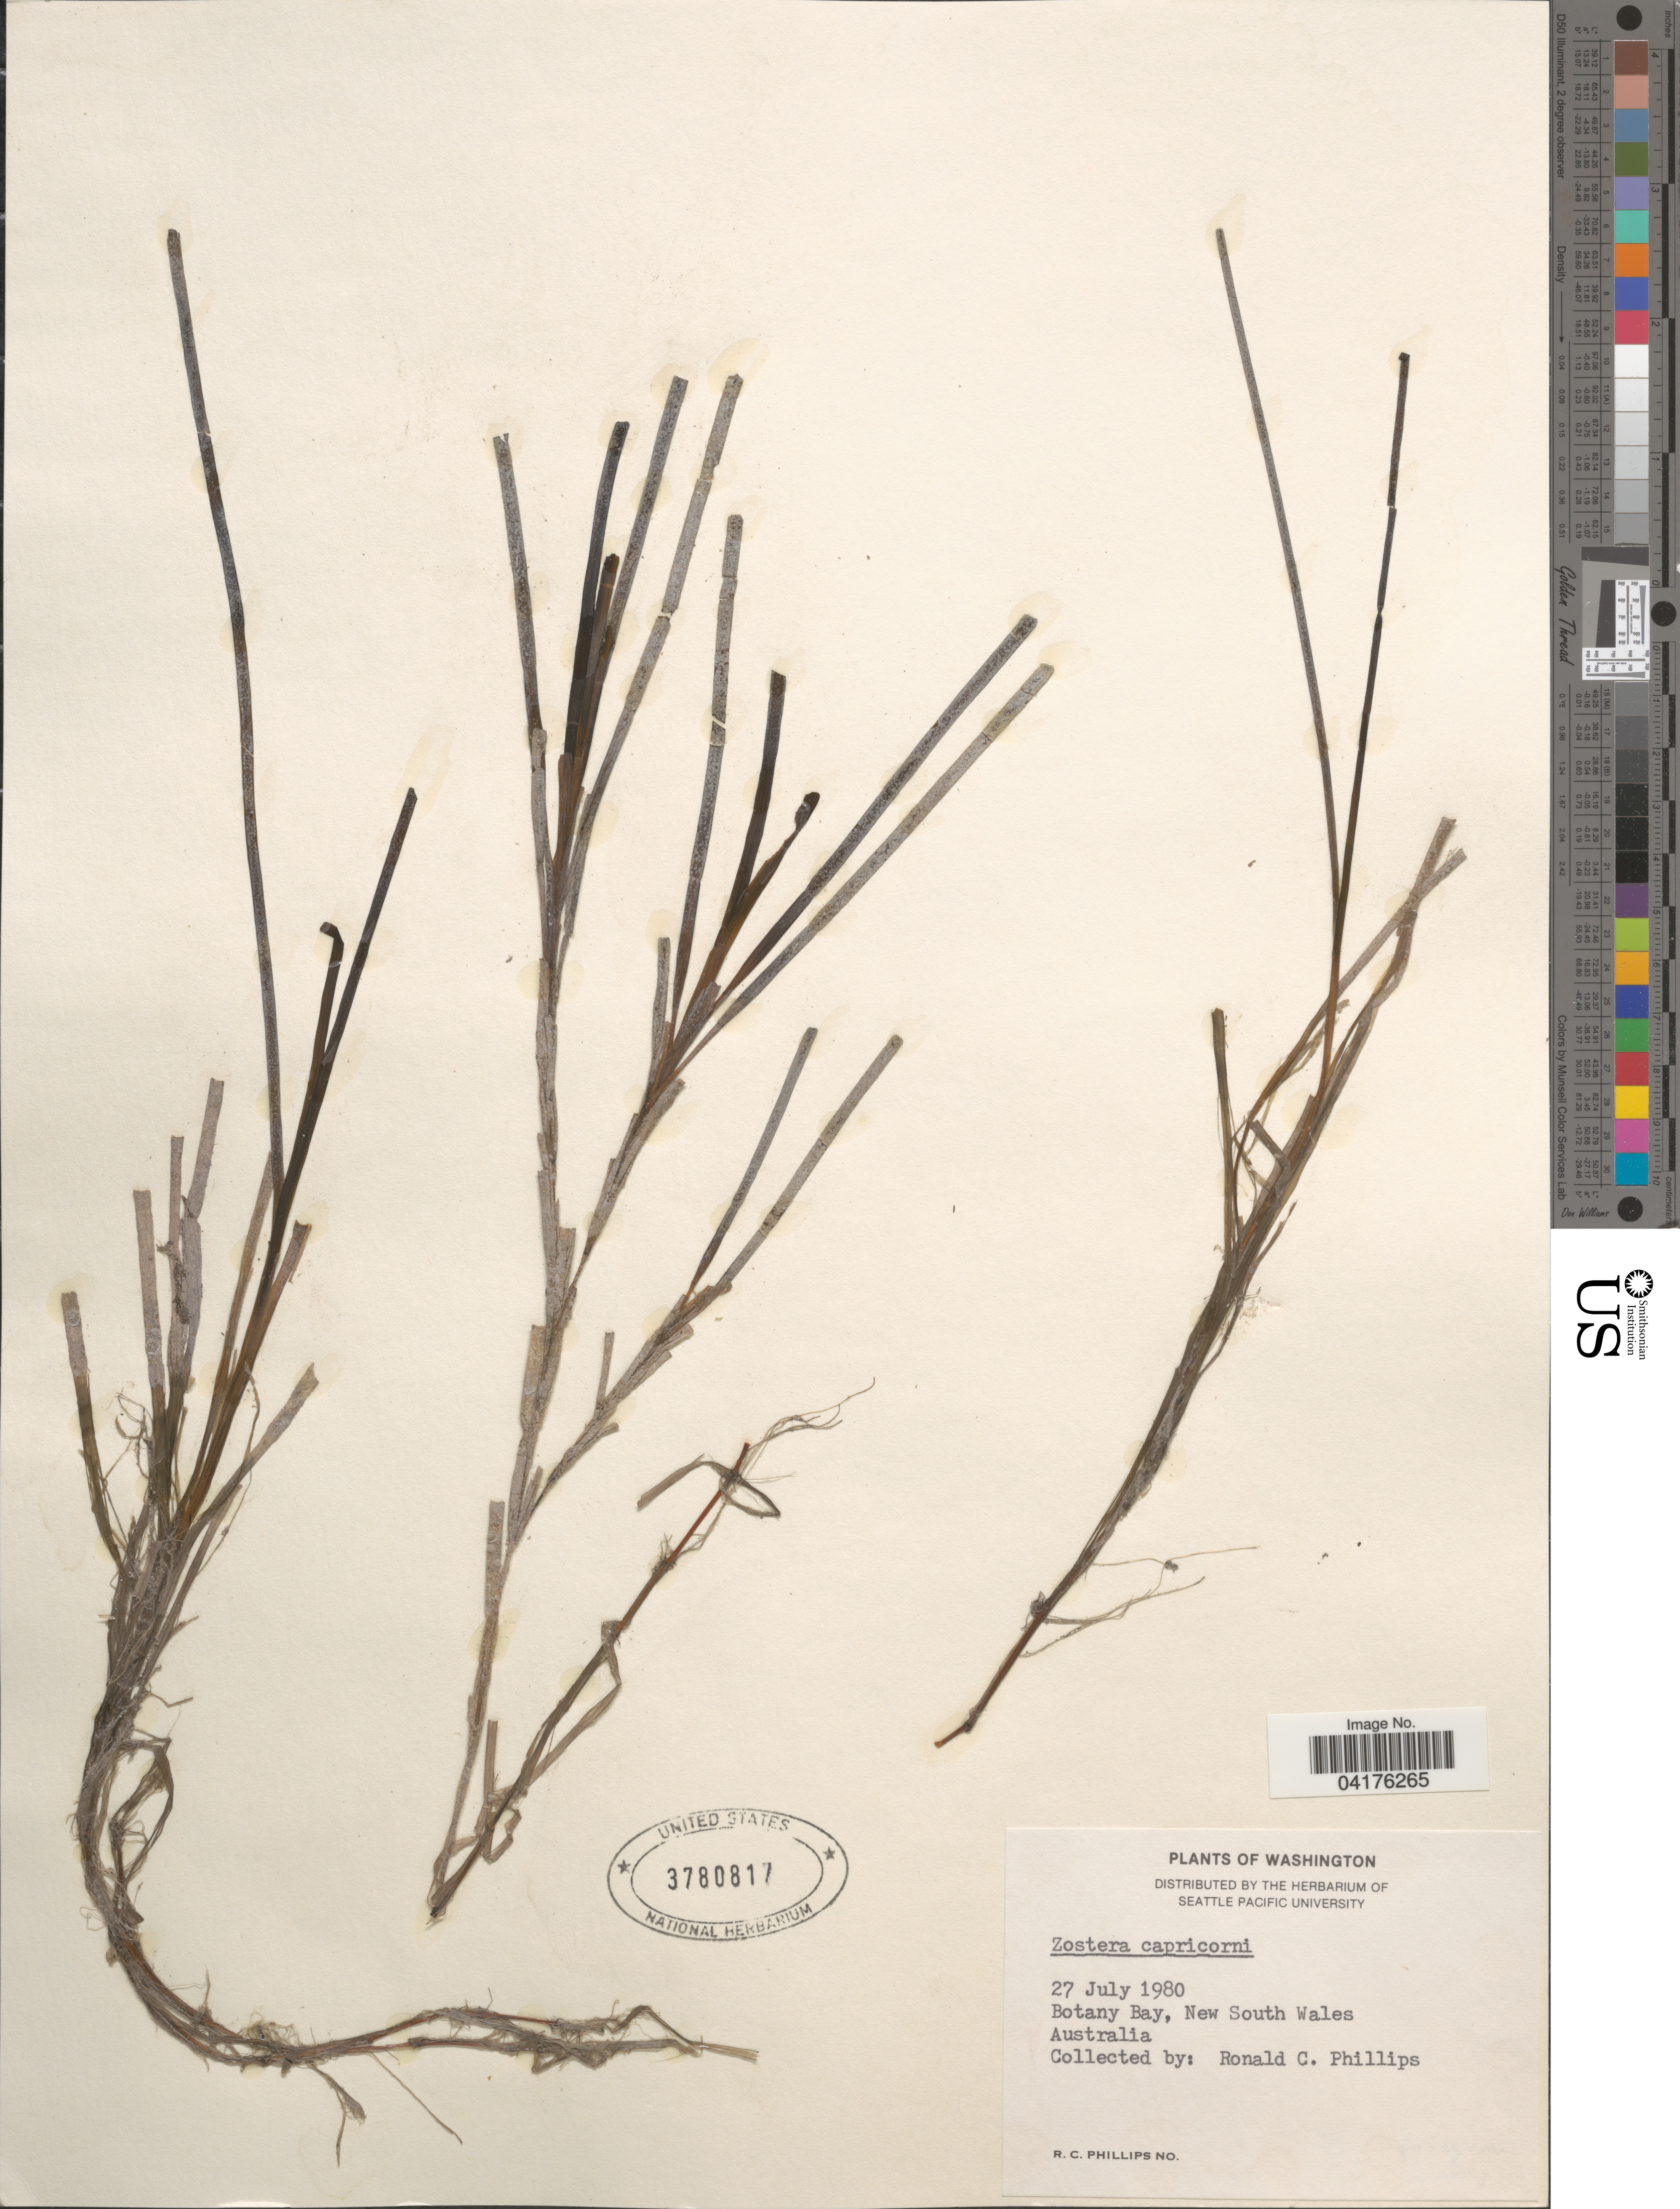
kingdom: Plantae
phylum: Tracheophyta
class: Liliopsida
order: Alismatales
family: Zosteraceae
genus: Zostera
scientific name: Zostera capricorni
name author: Asch.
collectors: R. C. Phillips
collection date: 1980-07-27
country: Australia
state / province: New South Wales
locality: Botany Bay.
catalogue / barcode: US 3780817